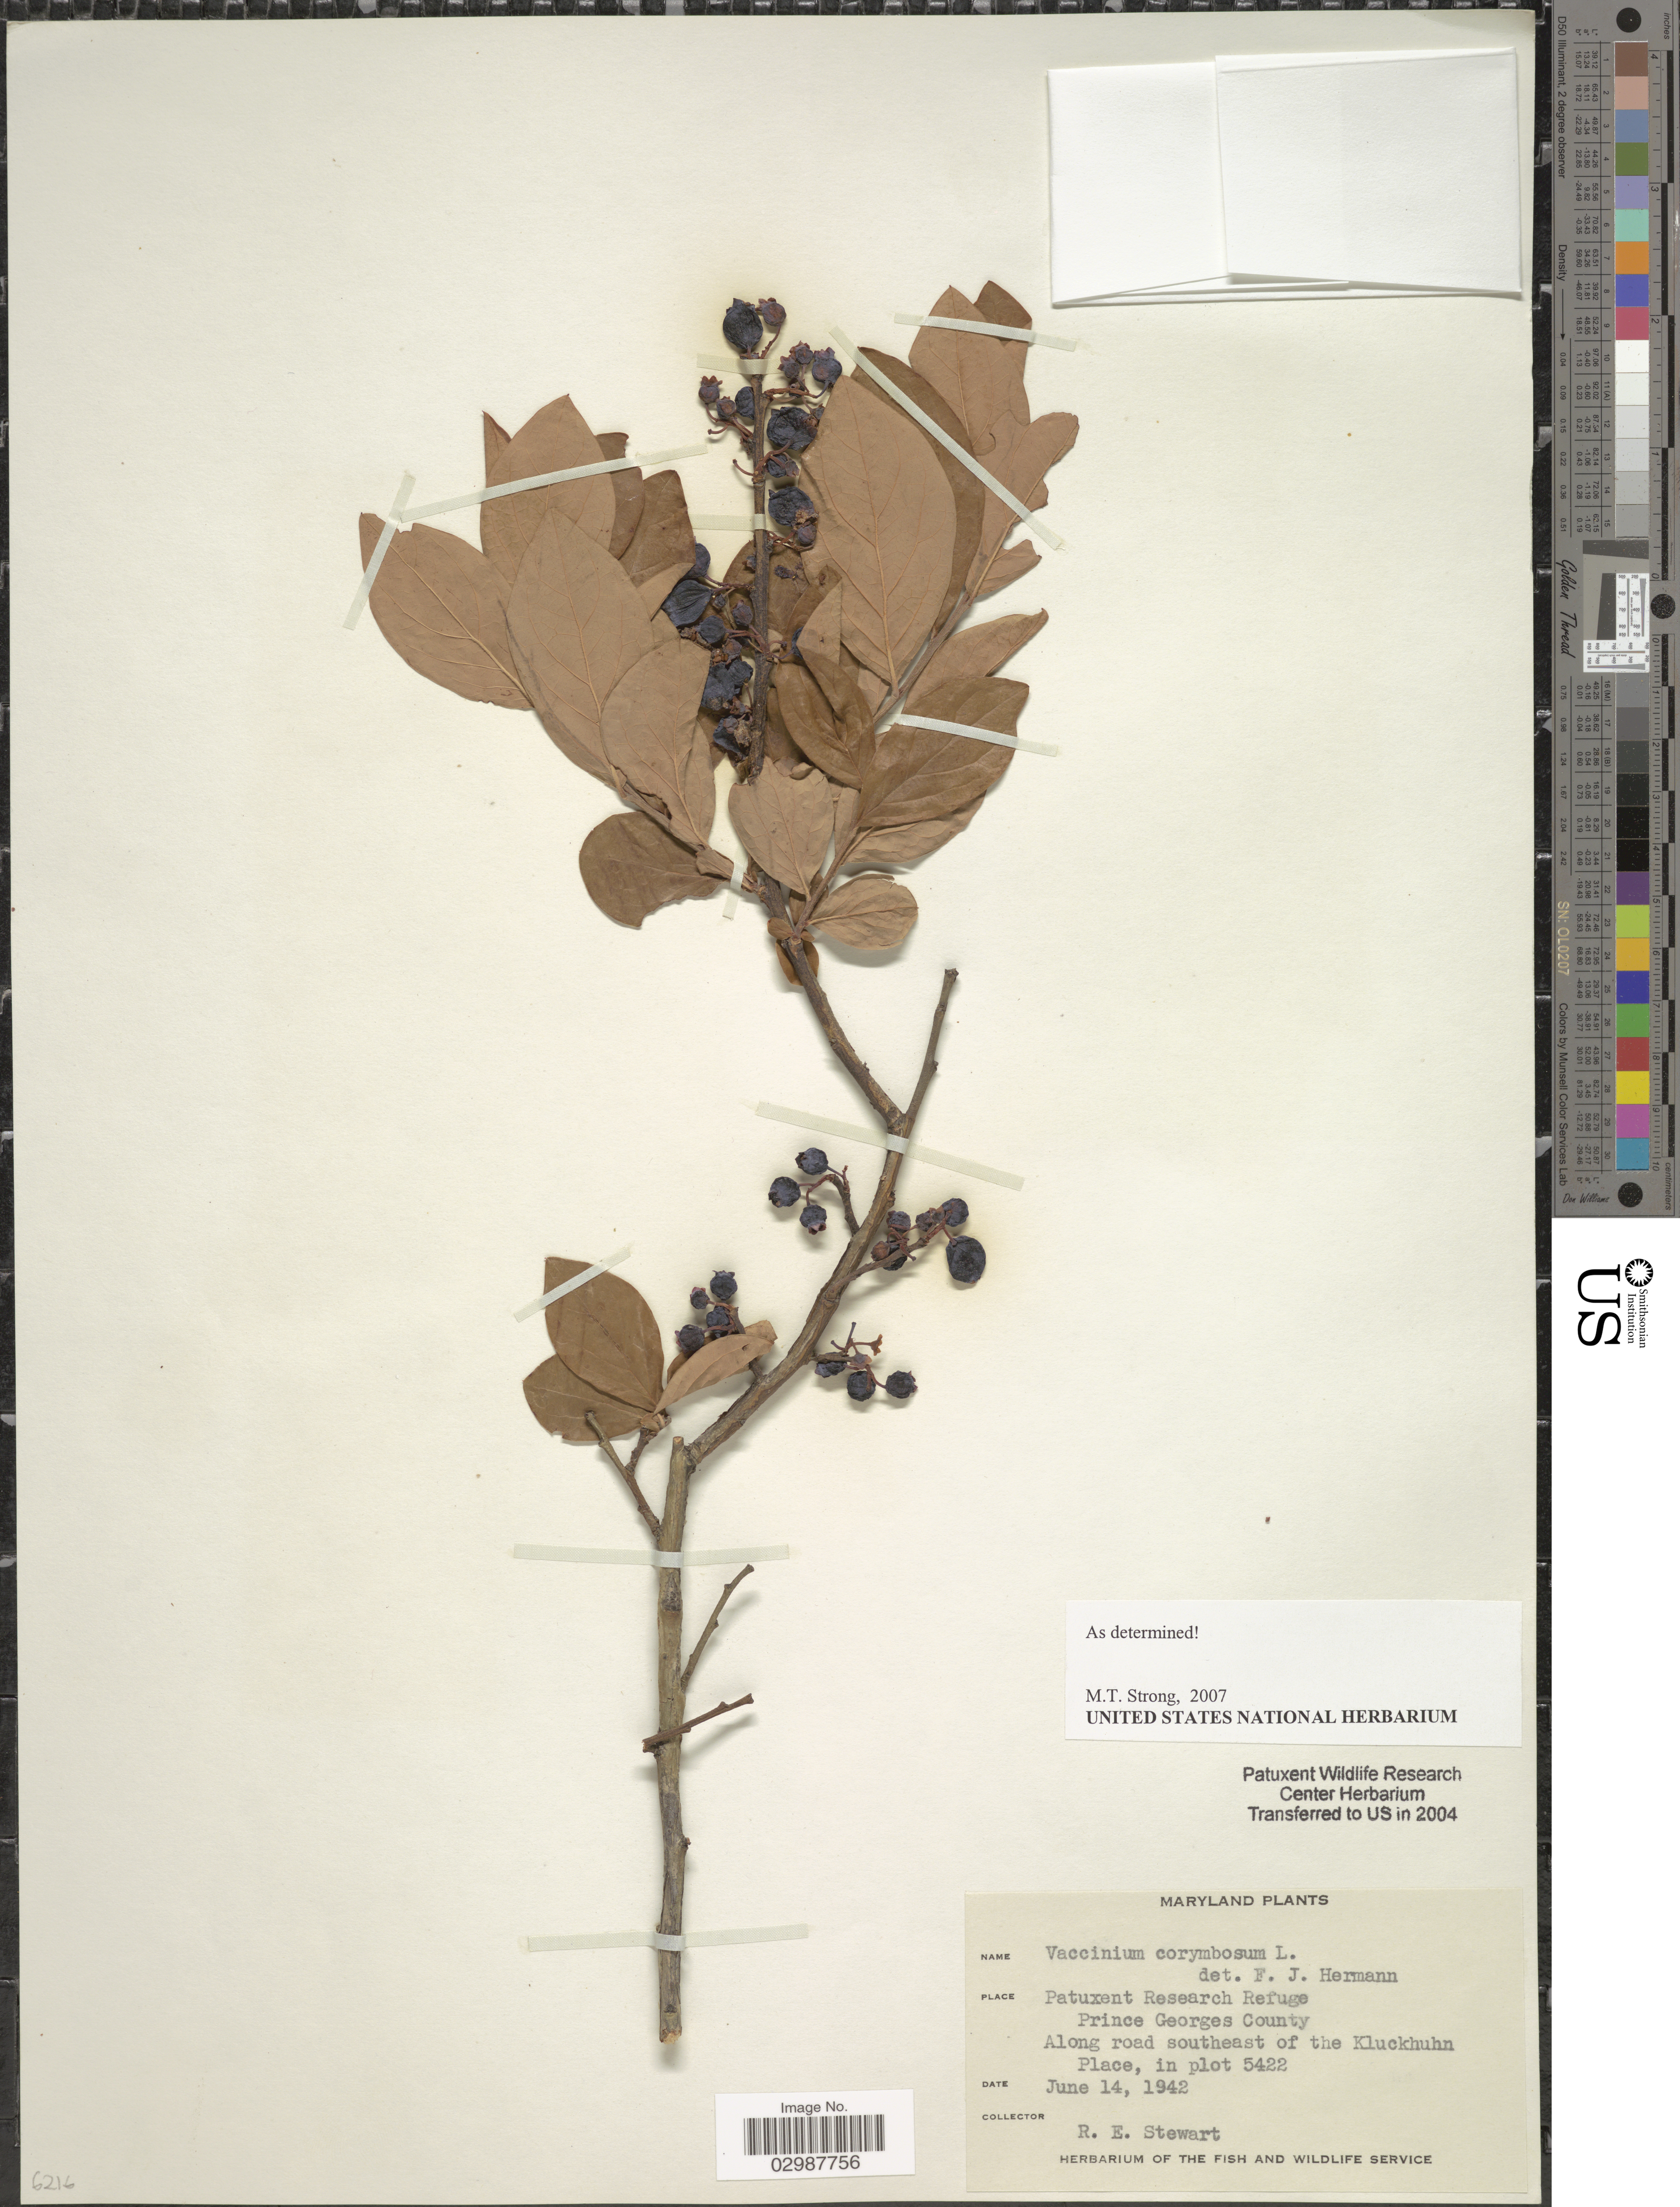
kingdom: Plantae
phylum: Tracheophyta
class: Magnoliopsida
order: Ericales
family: Ericaceae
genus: Vaccinium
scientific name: Vaccinium corymbosum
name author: L.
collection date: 1942-06-14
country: United States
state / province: Maryland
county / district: Prince George's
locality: Patuxent Research Refuge. Prince Georges County. Along road southeast of the Kluckhuhn Place, in plot 5422.